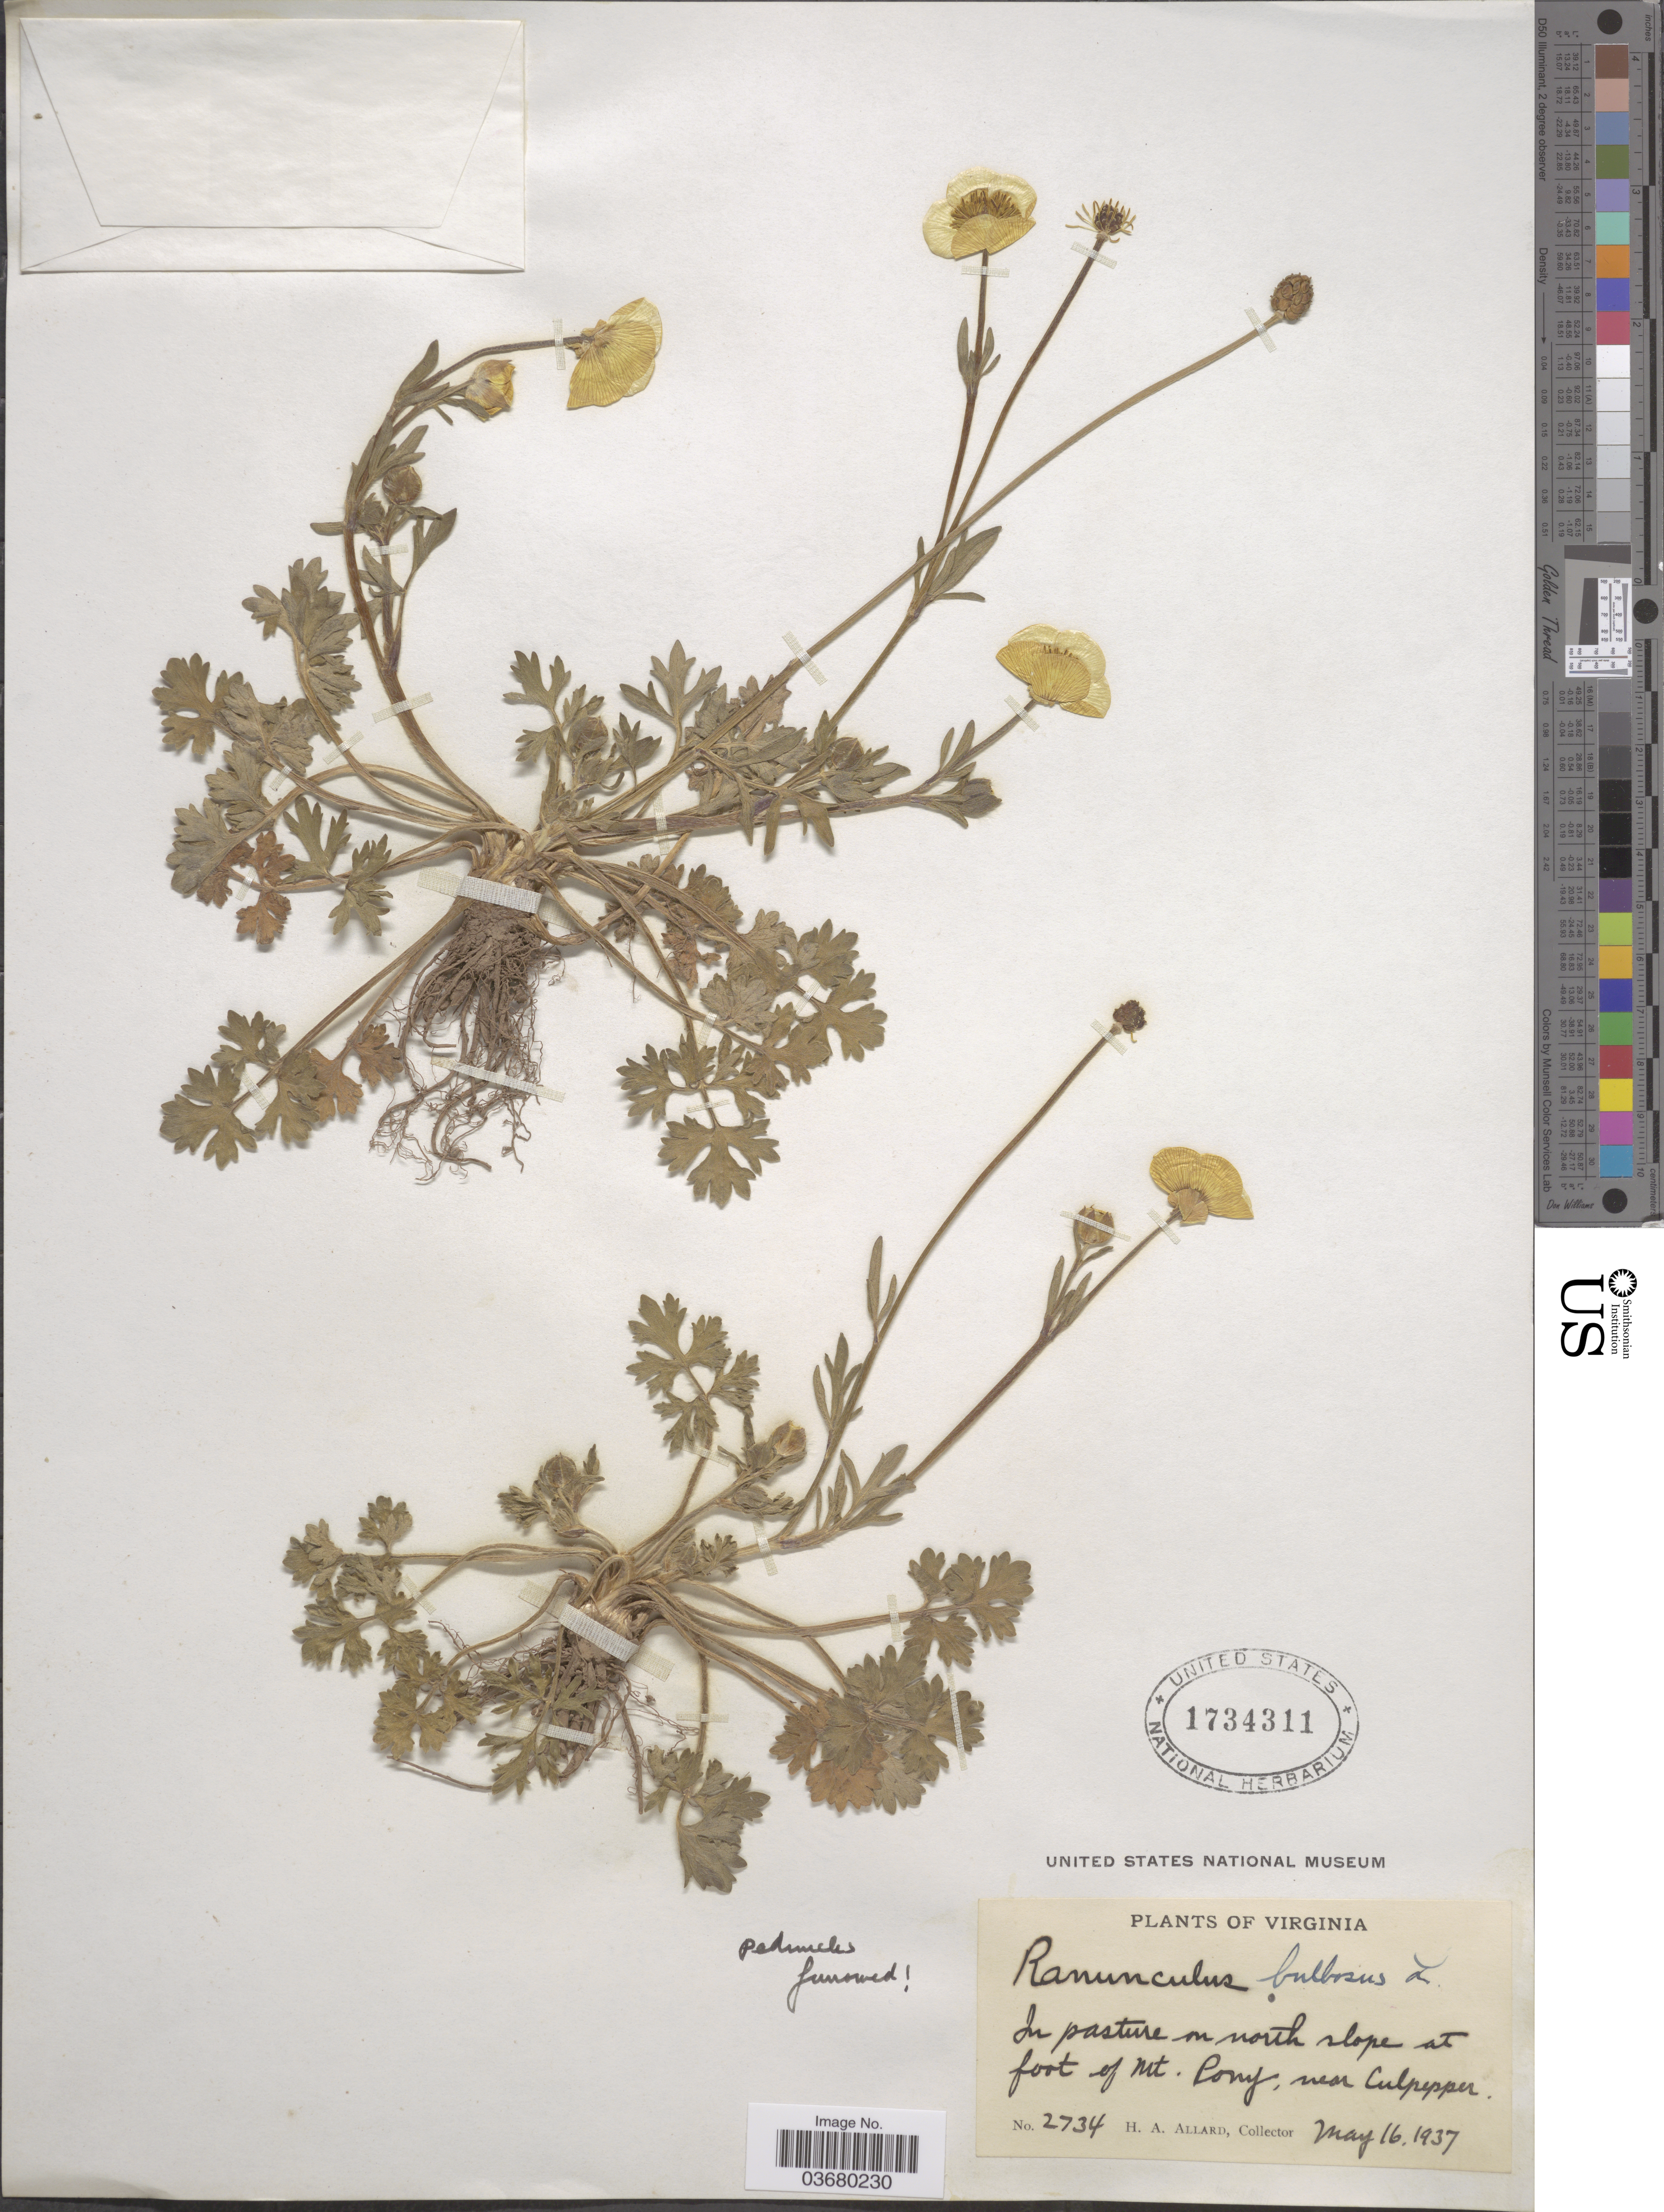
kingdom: Plantae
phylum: Tracheophyta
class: Magnoliopsida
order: Ranunculales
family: Ranunculaceae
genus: Ranunculus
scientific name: Ranunculus bulbosus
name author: L.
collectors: H. A. Allard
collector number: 2734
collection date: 1937-05-16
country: United States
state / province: Virginia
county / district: Culpeper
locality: In pasture on north slope at foot of Mt. Pony, near Culpepper.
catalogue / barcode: US 1734311